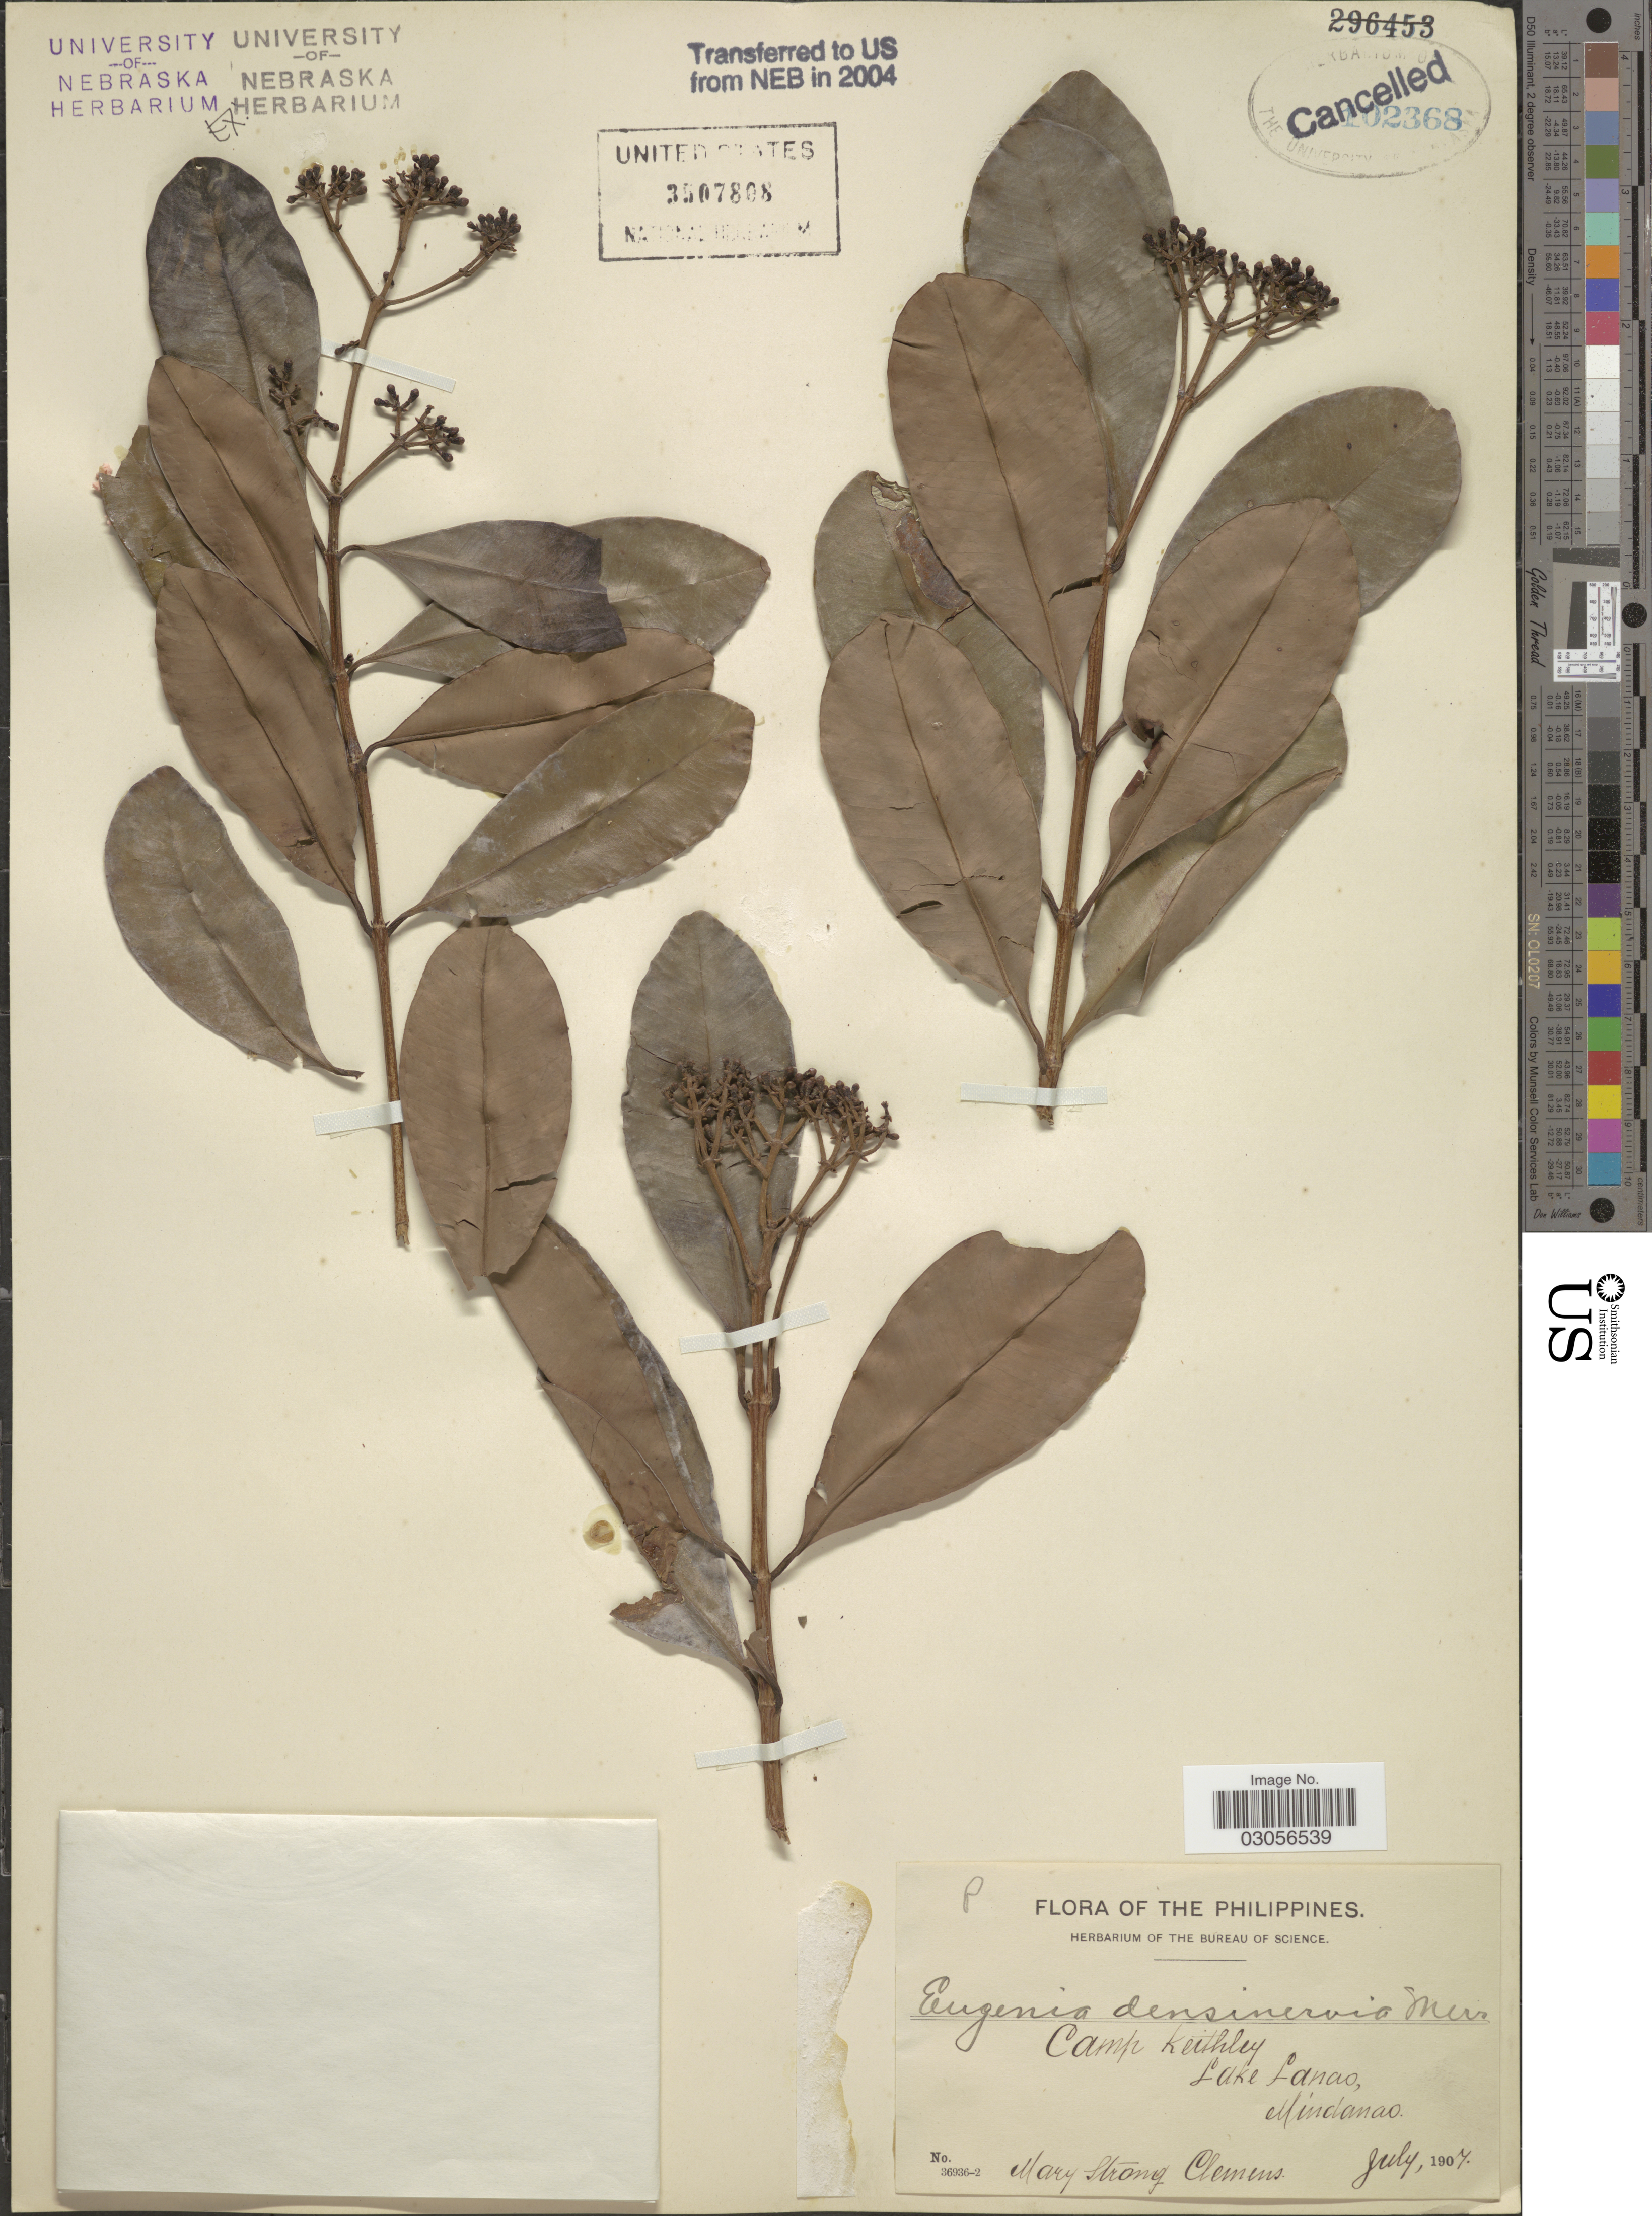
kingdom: Plantae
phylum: Tracheophyta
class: Magnoliopsida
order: Myrtales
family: Myrtaceae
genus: Syzygium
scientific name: Syzygium densinervium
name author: (Merr.) Merr.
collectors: M. S. Clemens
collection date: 1907-07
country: Philippines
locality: Camp Keithley, Lake Lanao, Mindanao.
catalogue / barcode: US 3507808